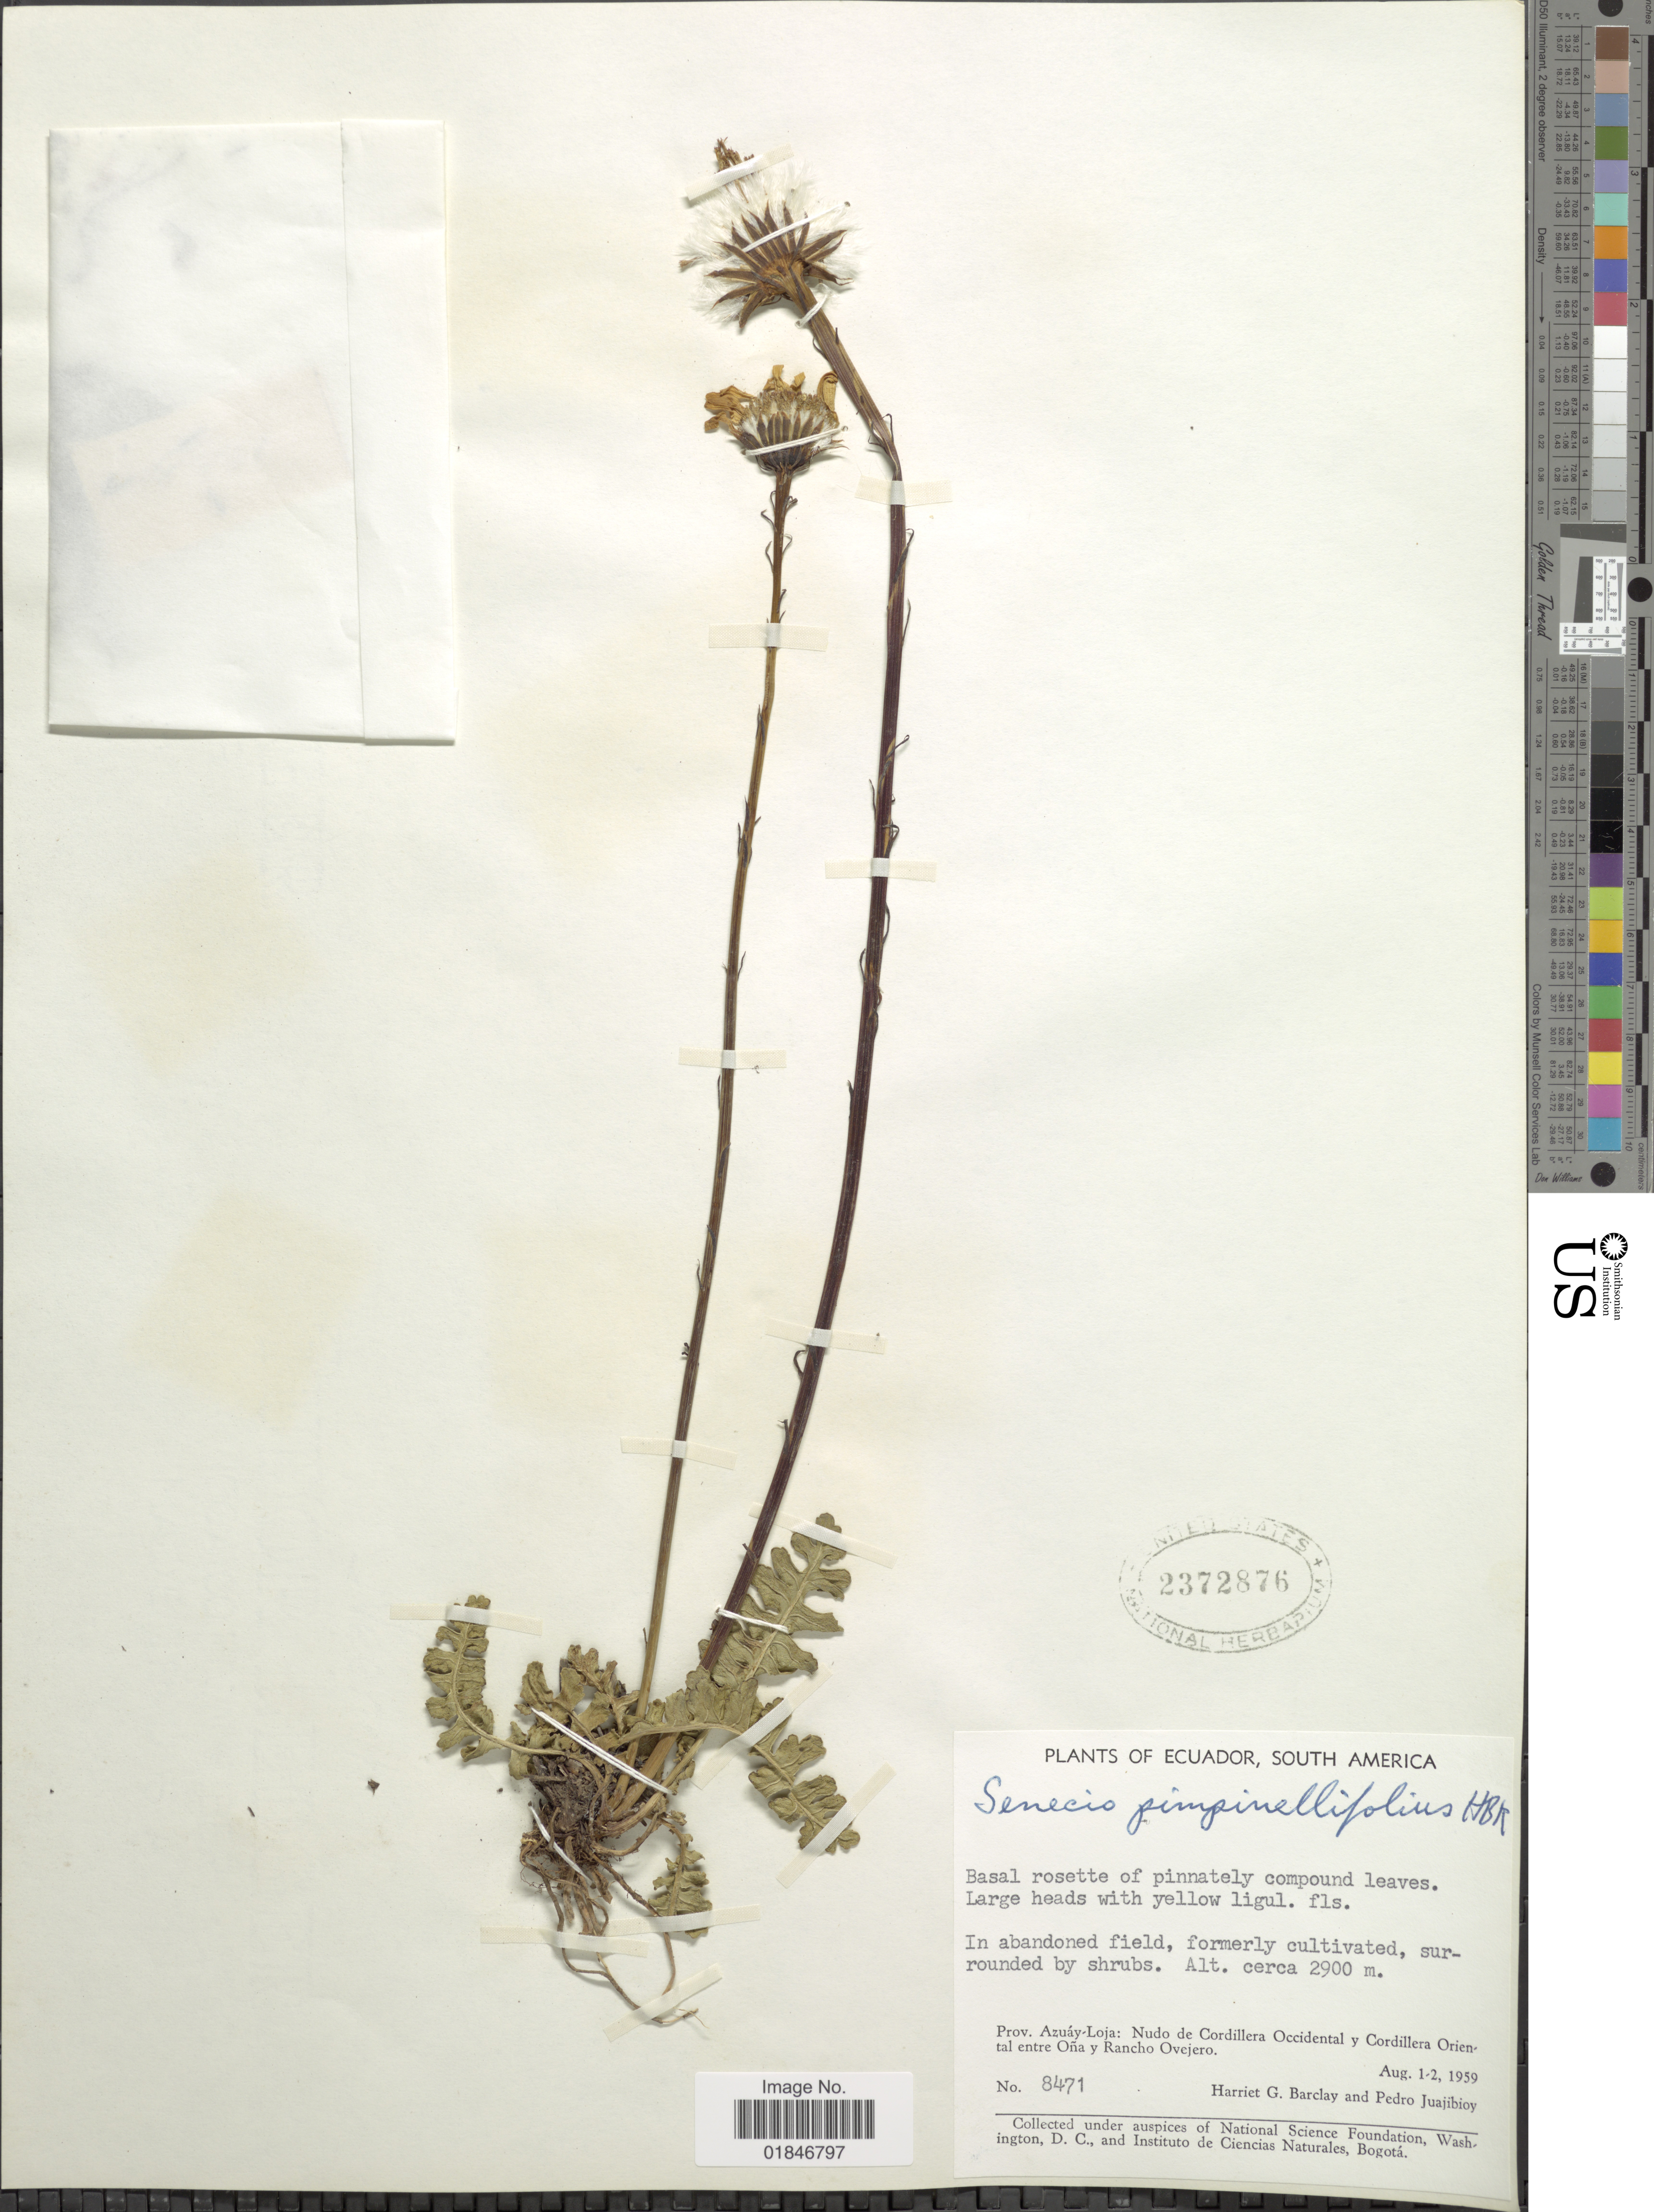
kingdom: Plantae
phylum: Tracheophyta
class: Magnoliopsida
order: Asterales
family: Asteraceae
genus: Dorobaea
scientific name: Dorobaea pimpinellifolia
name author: (Kunth) B. Nord.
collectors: H. G. Barclay & P. Juajibioy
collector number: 8471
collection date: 1959-08-01/1959-08-02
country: Ecuador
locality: Prov. Azuay-Loja: Nudo de Cordillera Occidental y Cordillera Oriental entre Ona y Ranch Ovejero.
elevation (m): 2900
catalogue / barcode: US 2372876